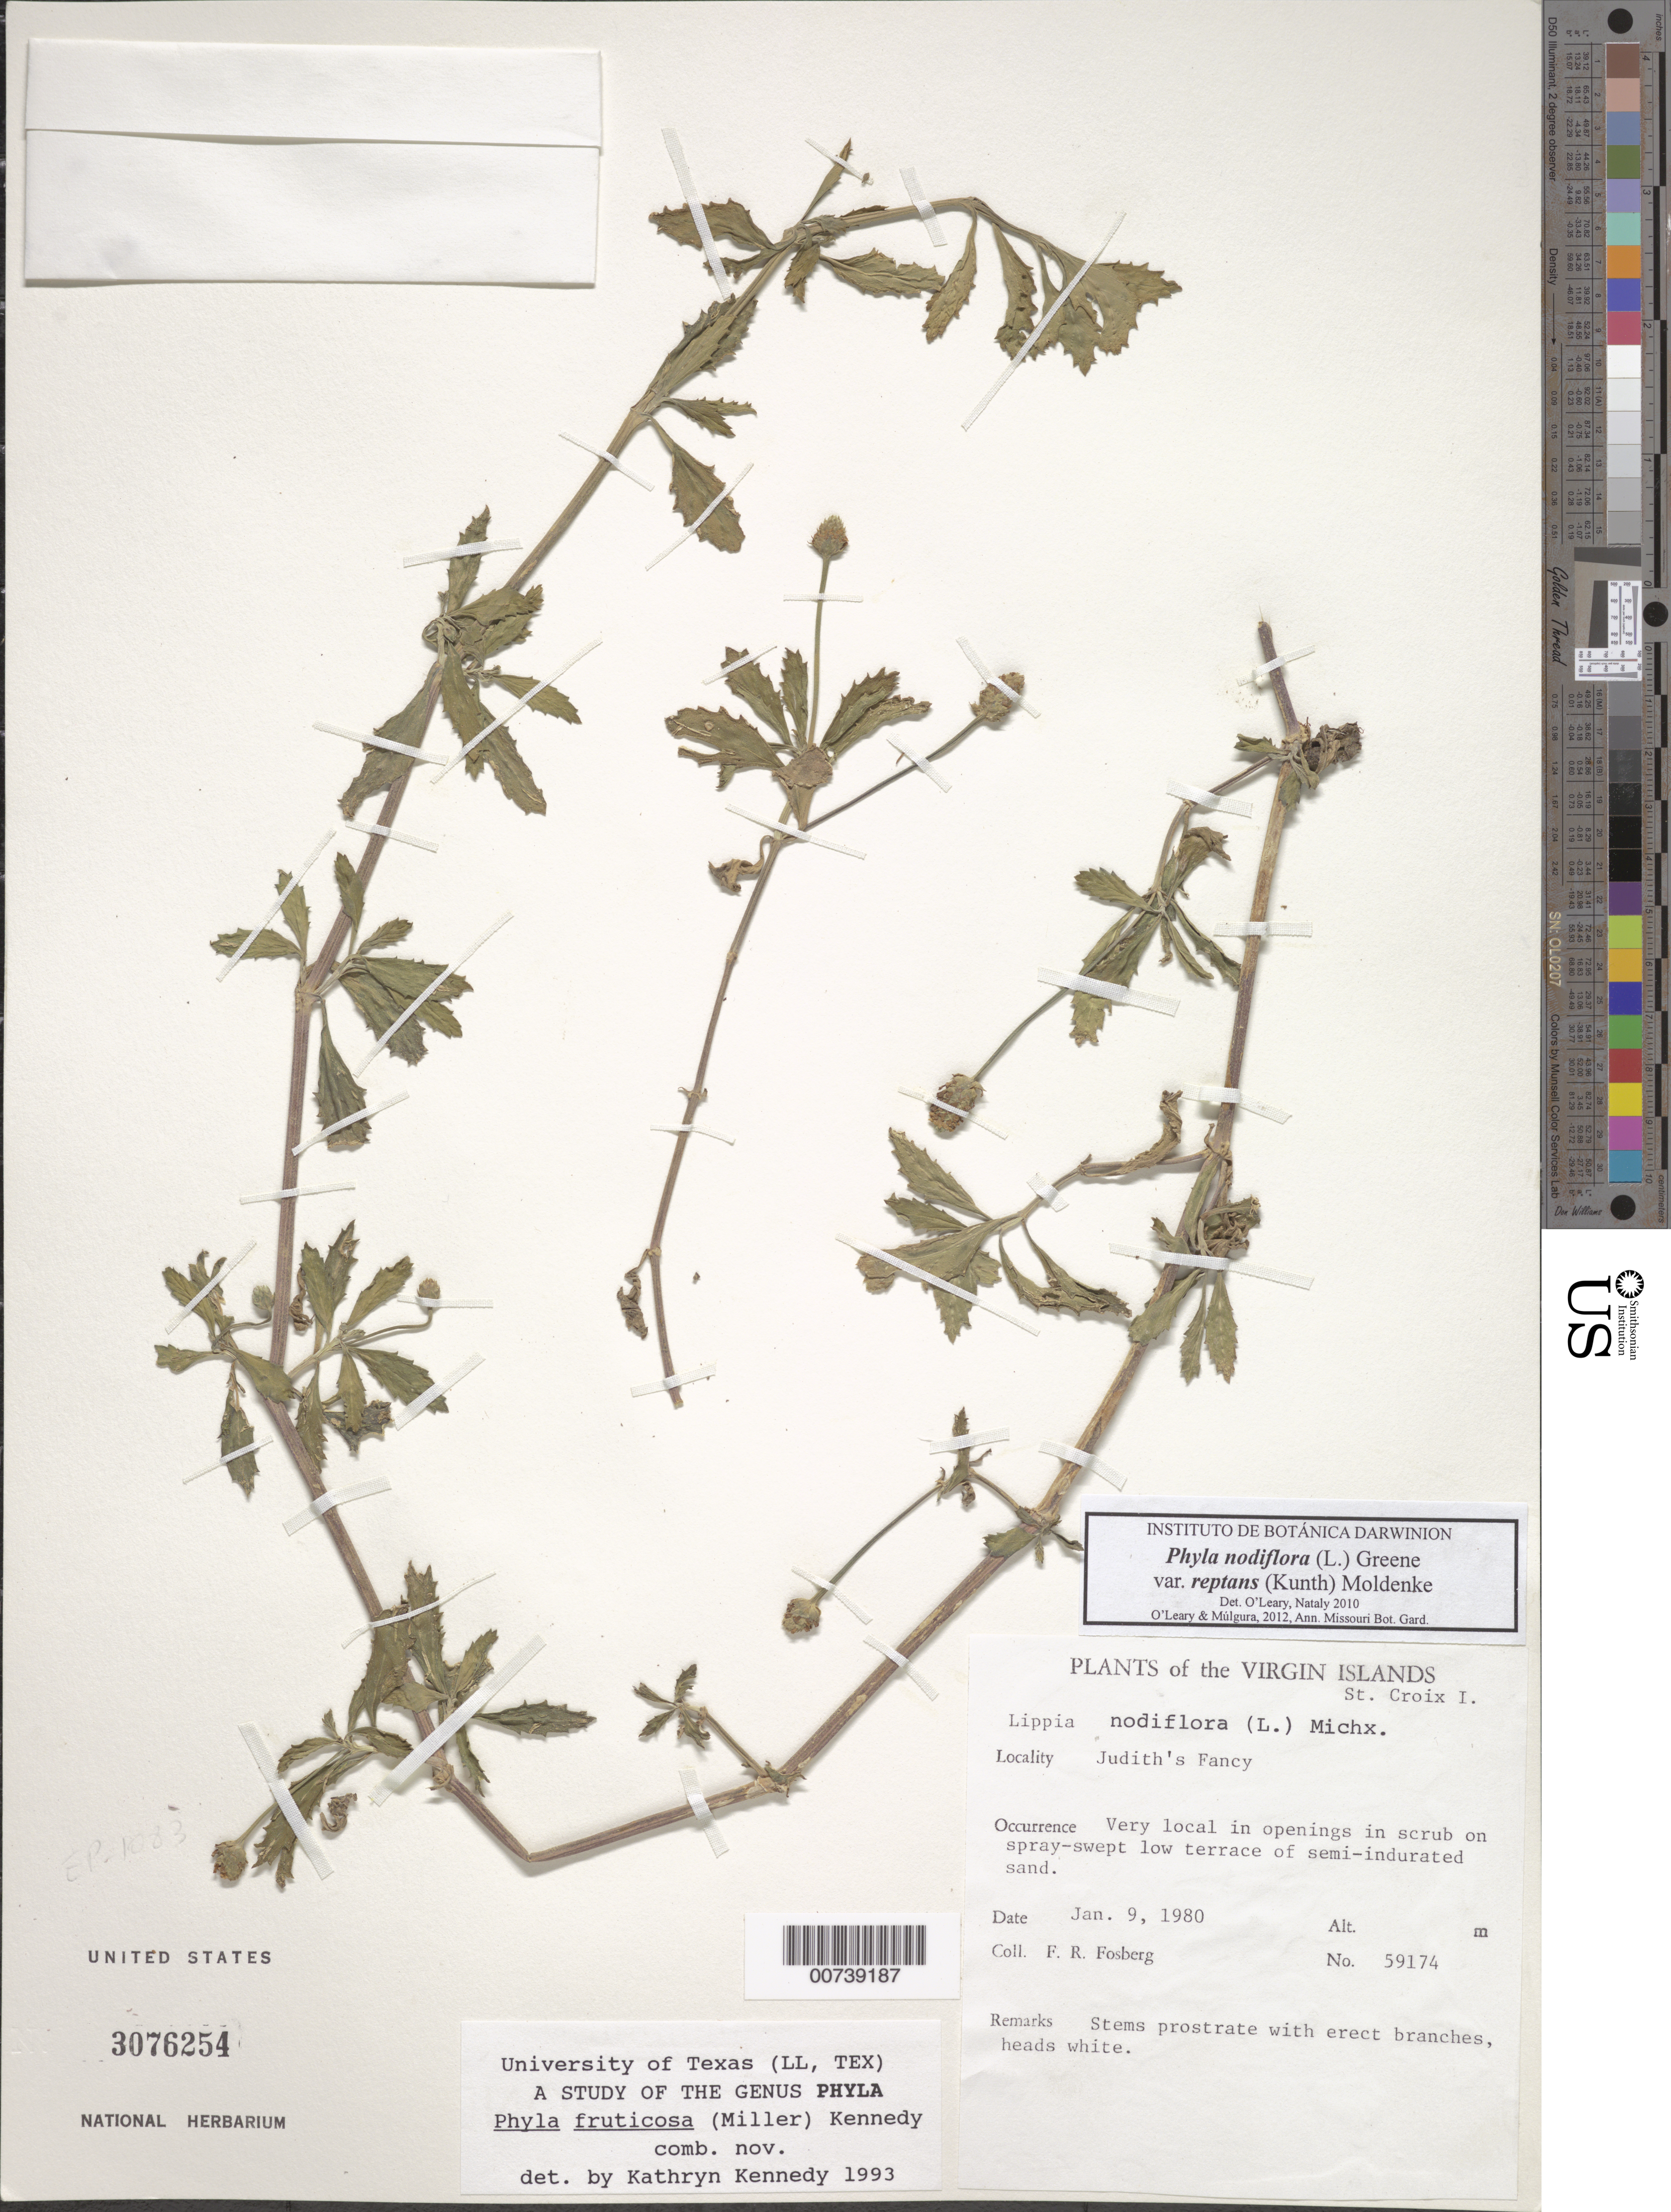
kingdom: Plantae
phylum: Tracheophyta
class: Magnoliopsida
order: Lamiales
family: Verbenaceae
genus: Phyla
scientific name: Phyla nodiflora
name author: (L.) Greene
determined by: Kennedy, K.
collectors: F. R. Fosberg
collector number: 59174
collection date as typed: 09 Jan 1980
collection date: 1980-01-09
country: U.S. Virgin Islands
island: St. Croix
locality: Judith's Fancy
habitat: Very local in openings in scrub on spray-swept low terrace of semi-indurated sand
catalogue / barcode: US 3076254